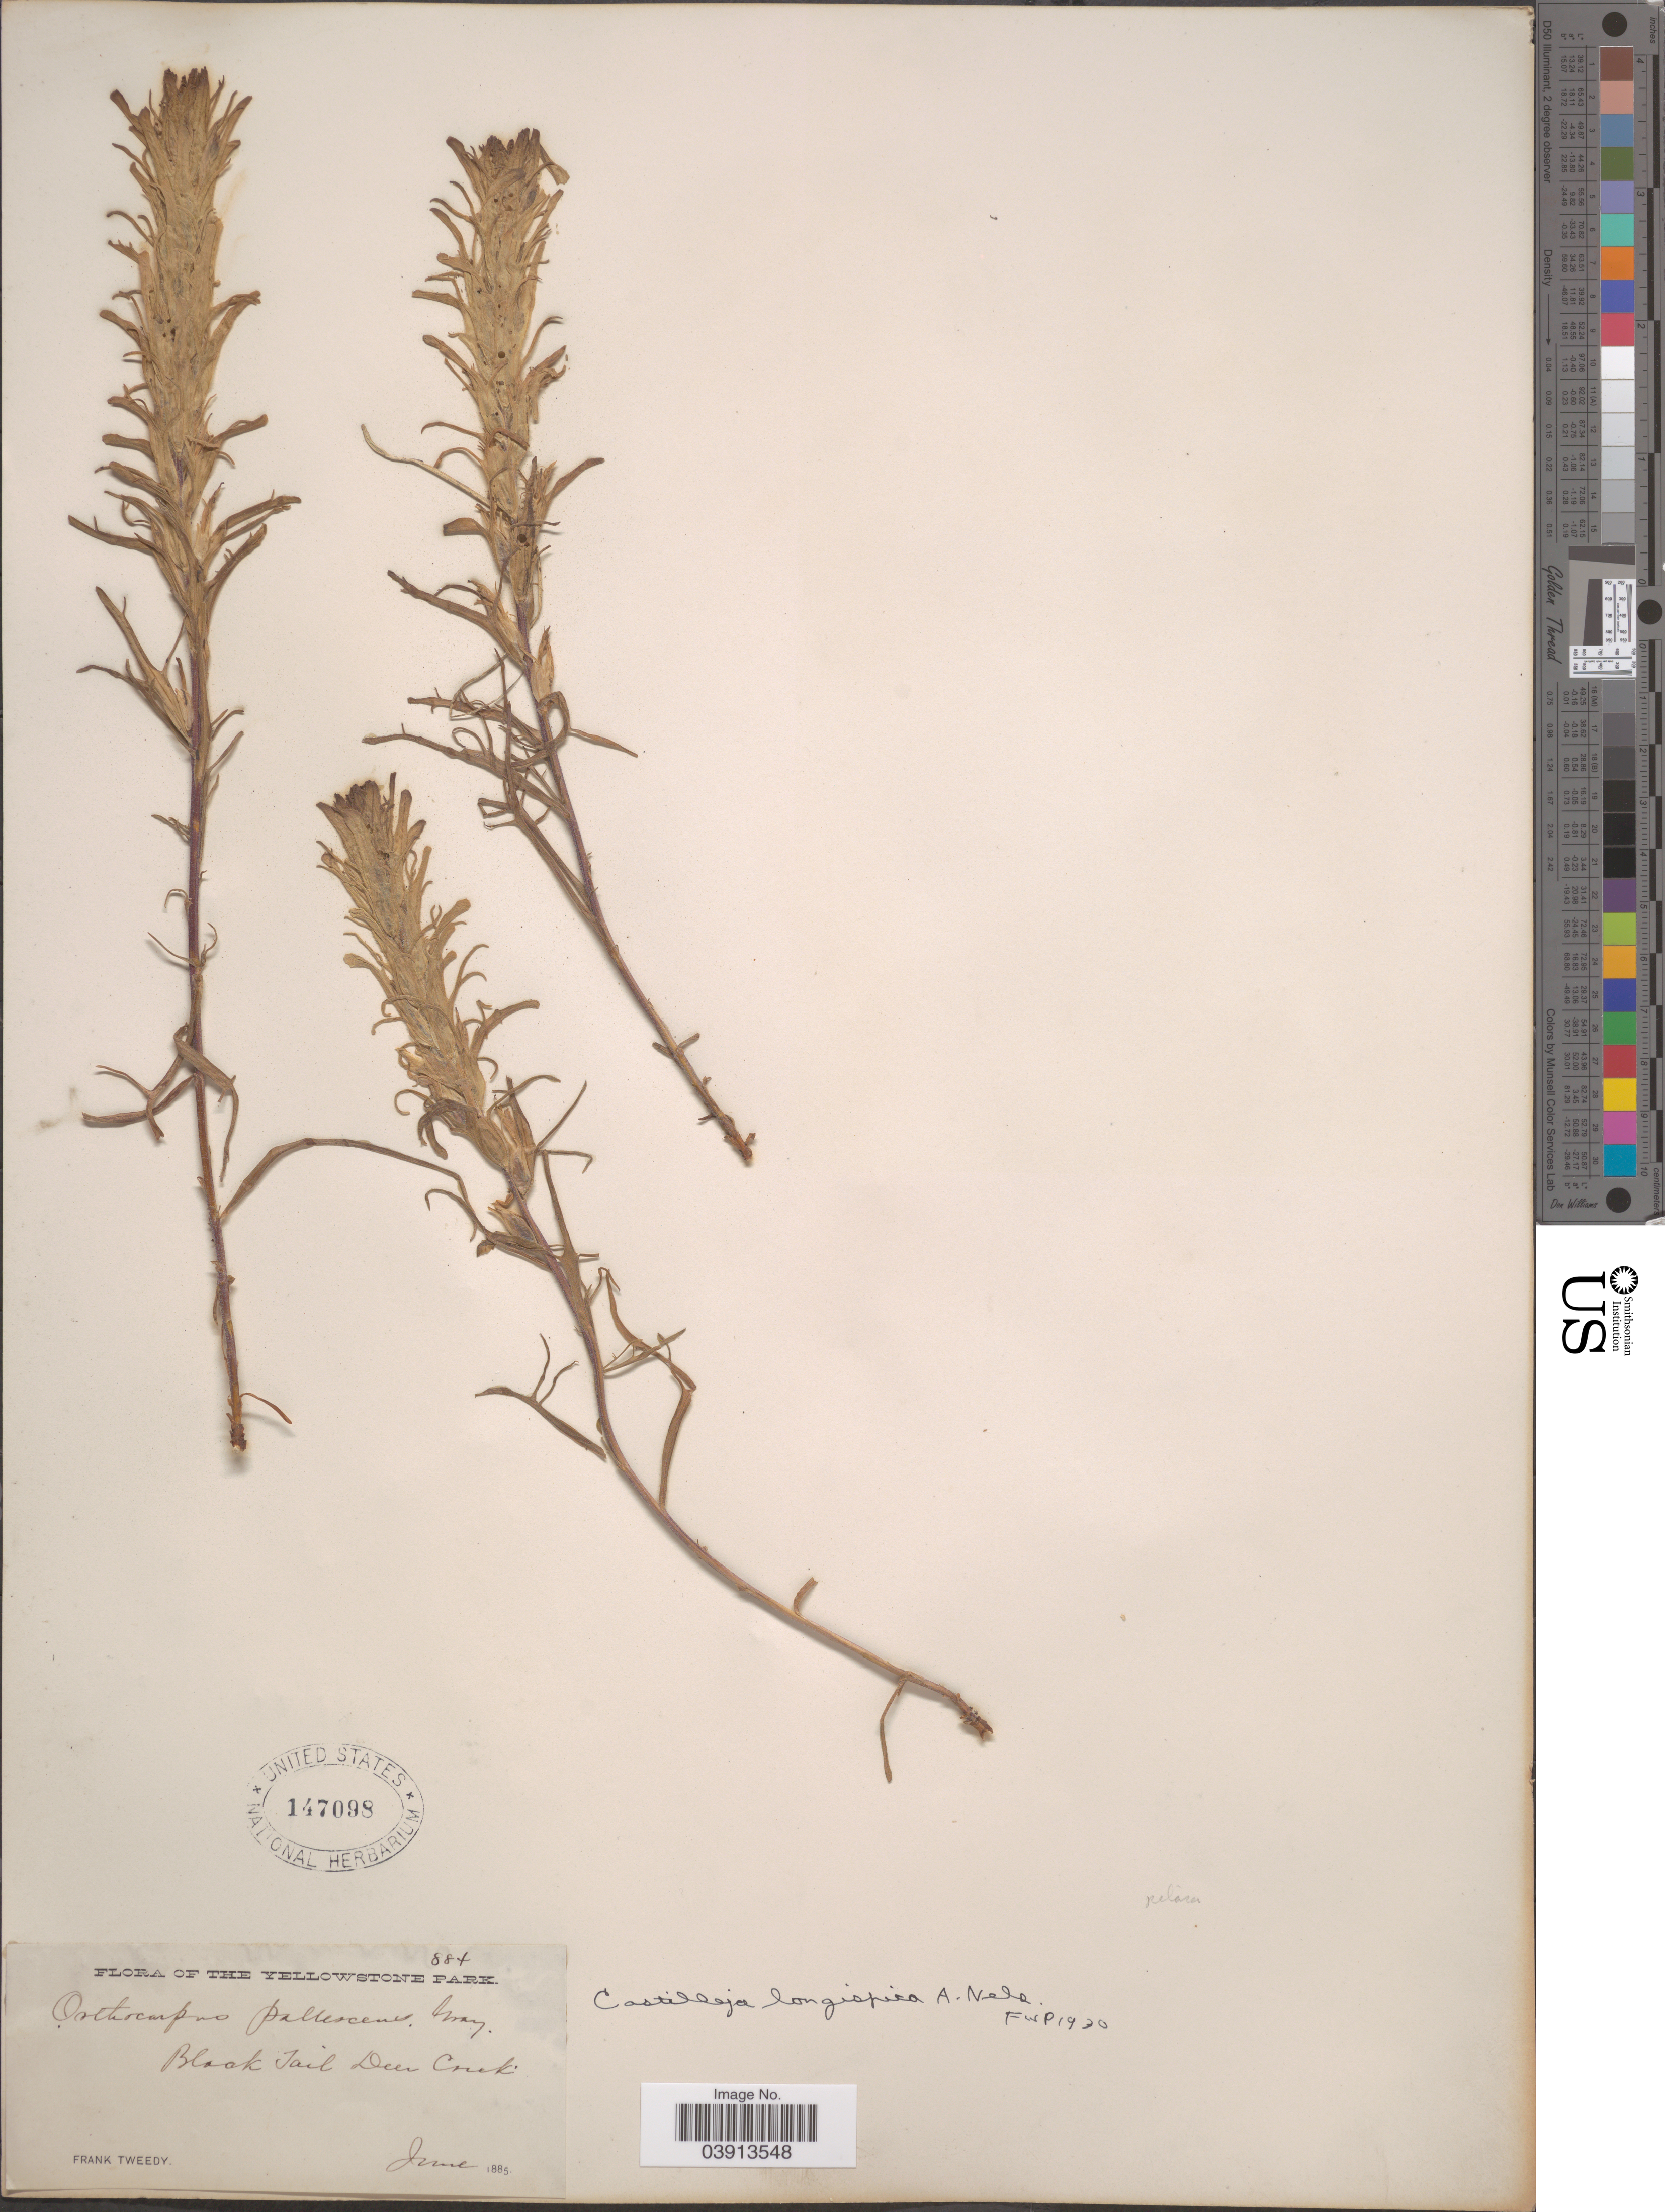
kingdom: Plantae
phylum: Tracheophyta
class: Magnoliopsida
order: Lamiales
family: Orobanchaceae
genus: Castilleja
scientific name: Castilleja pilosa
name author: (S. Watson) Rydb.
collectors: F. Tweedy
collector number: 884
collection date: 1885-06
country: United States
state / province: Wyoming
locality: The Yellowstone Park. Black Tail Deer Creek.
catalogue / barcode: US 147098